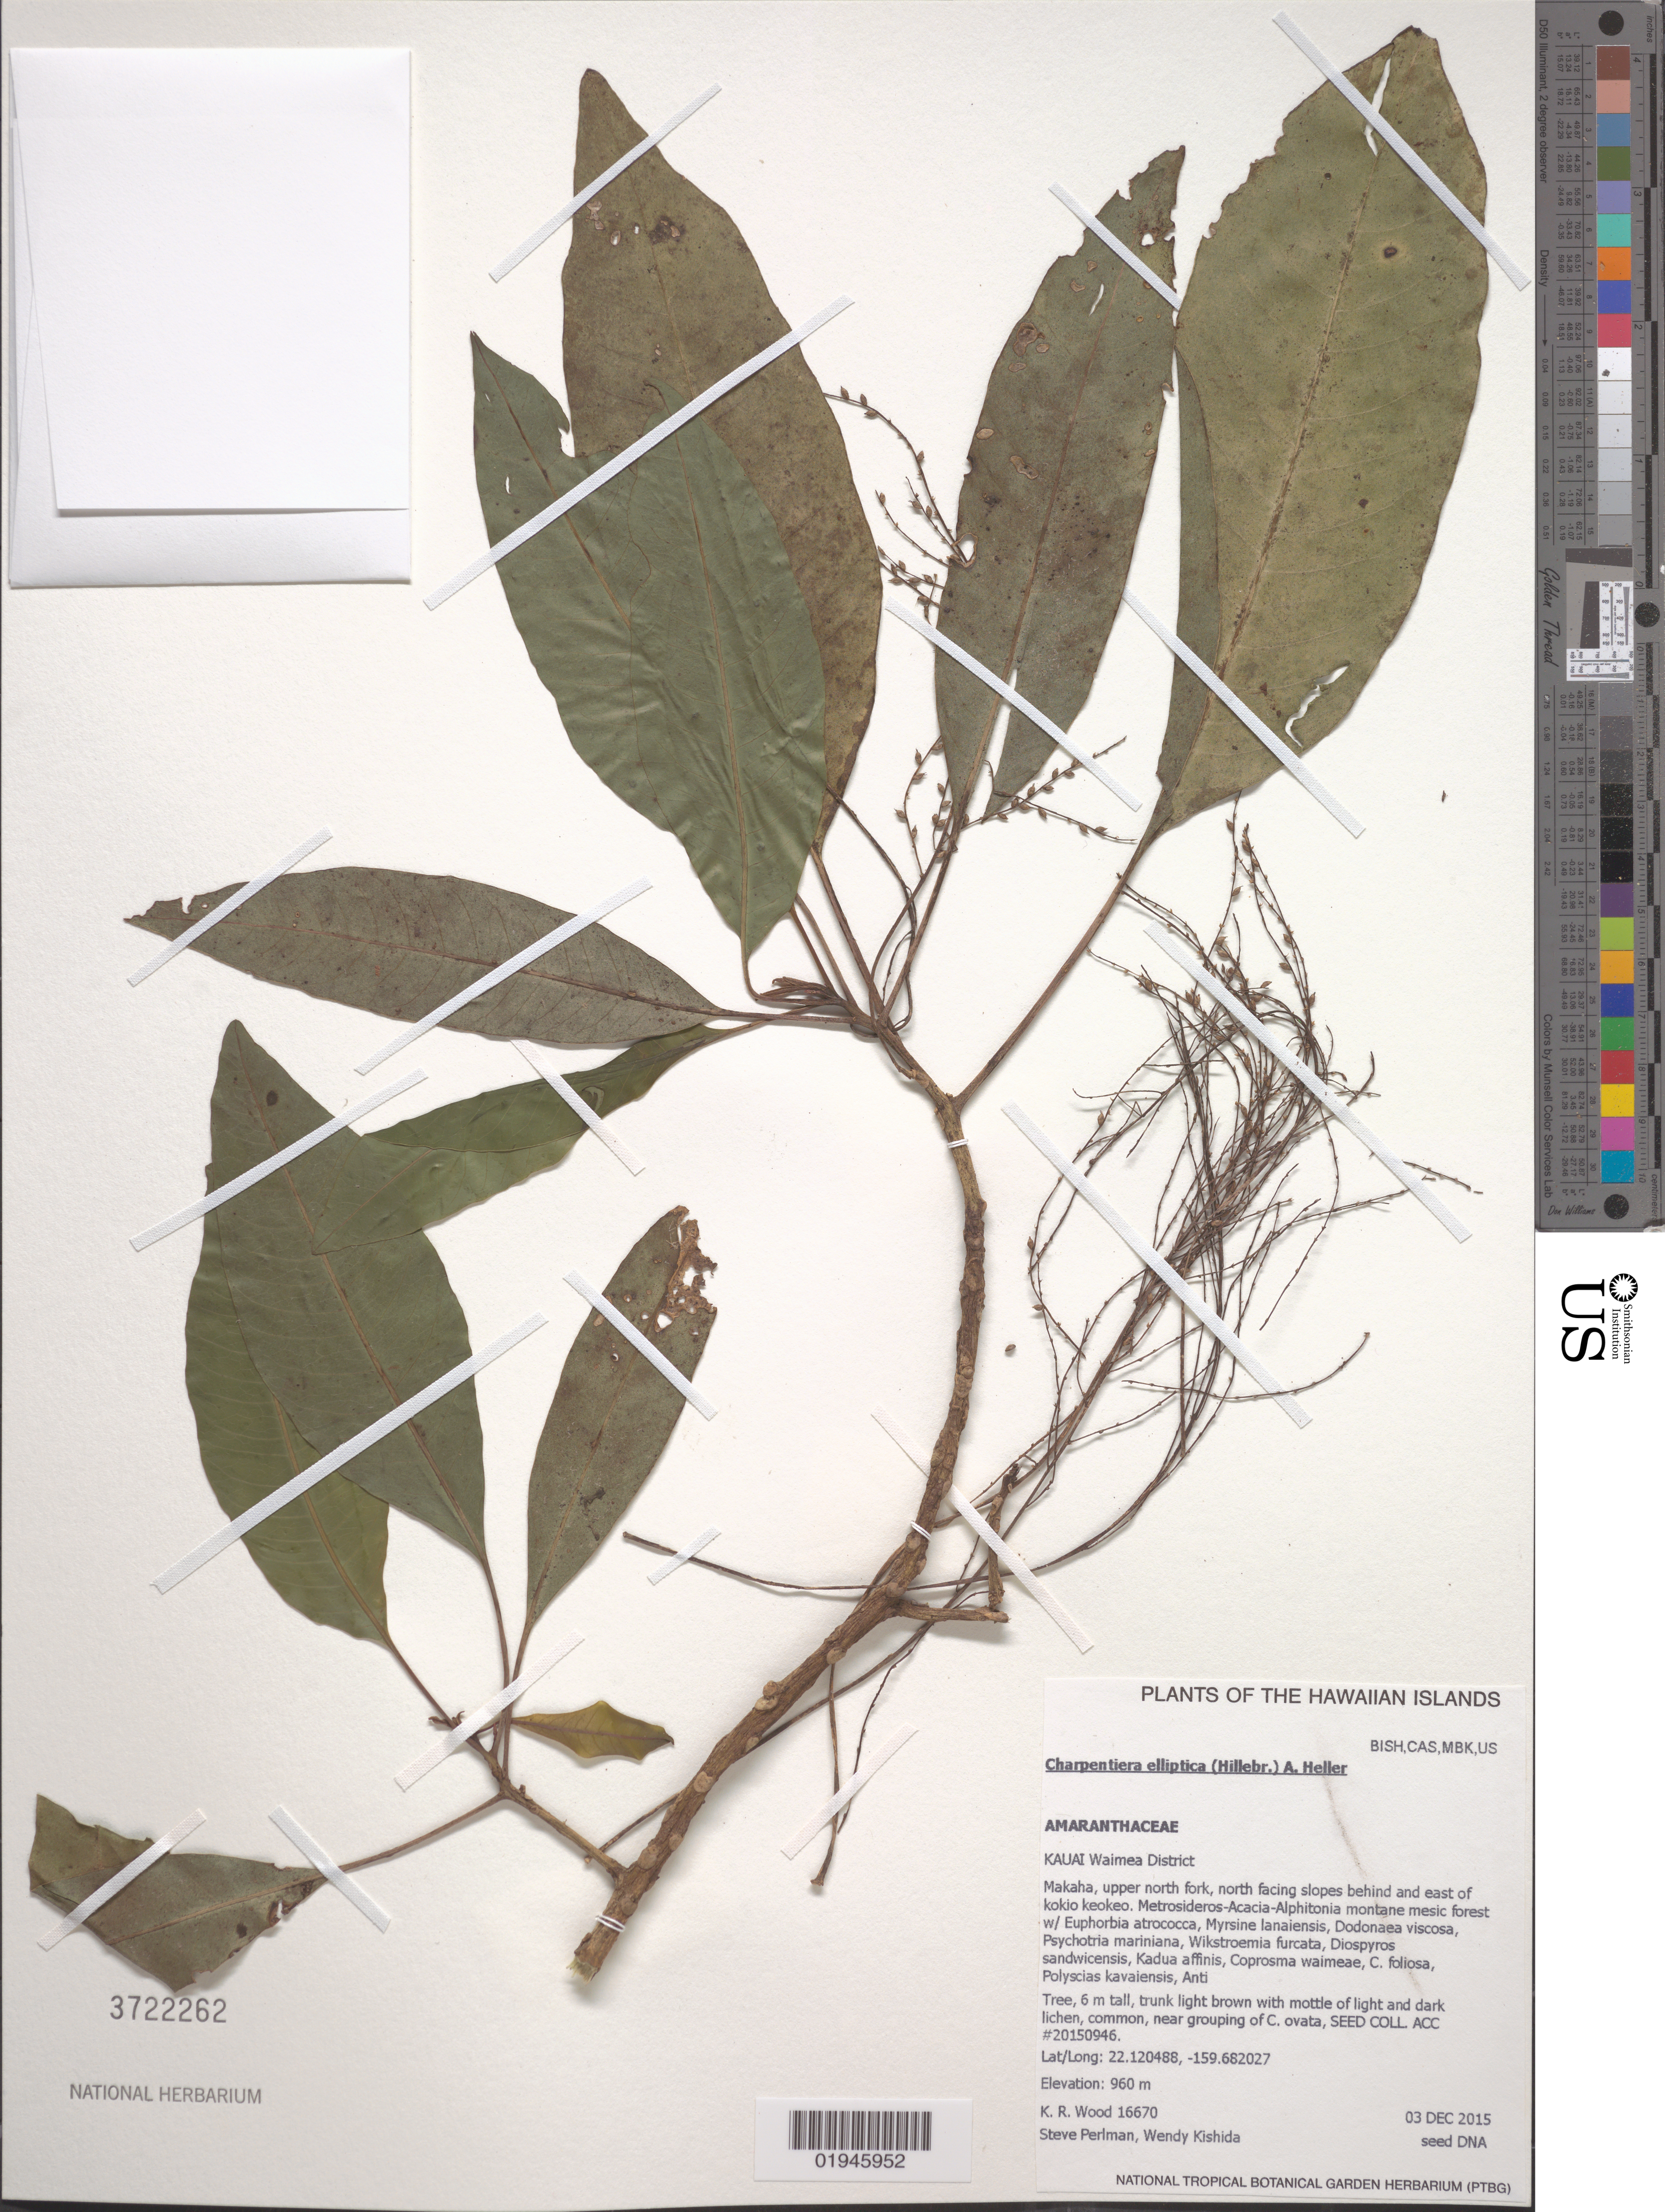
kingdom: Plantae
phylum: Tracheophyta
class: Magnoliopsida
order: Caryophyllales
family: Amaranthaceae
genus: Charpentiera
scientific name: Charpentiera elliptica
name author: (Hillebr.) A. Heller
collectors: K. R. Wood, S. P. Perlman & W. Kishida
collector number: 16670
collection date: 2015-12-03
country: United States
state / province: Hawaii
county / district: Kauai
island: Kaua'i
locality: Waimea District, Makaha, upper north fork, north facing slopes behind and east of Kokio Keokeo.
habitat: Montane mesic forest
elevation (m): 960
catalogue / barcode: US 3722262